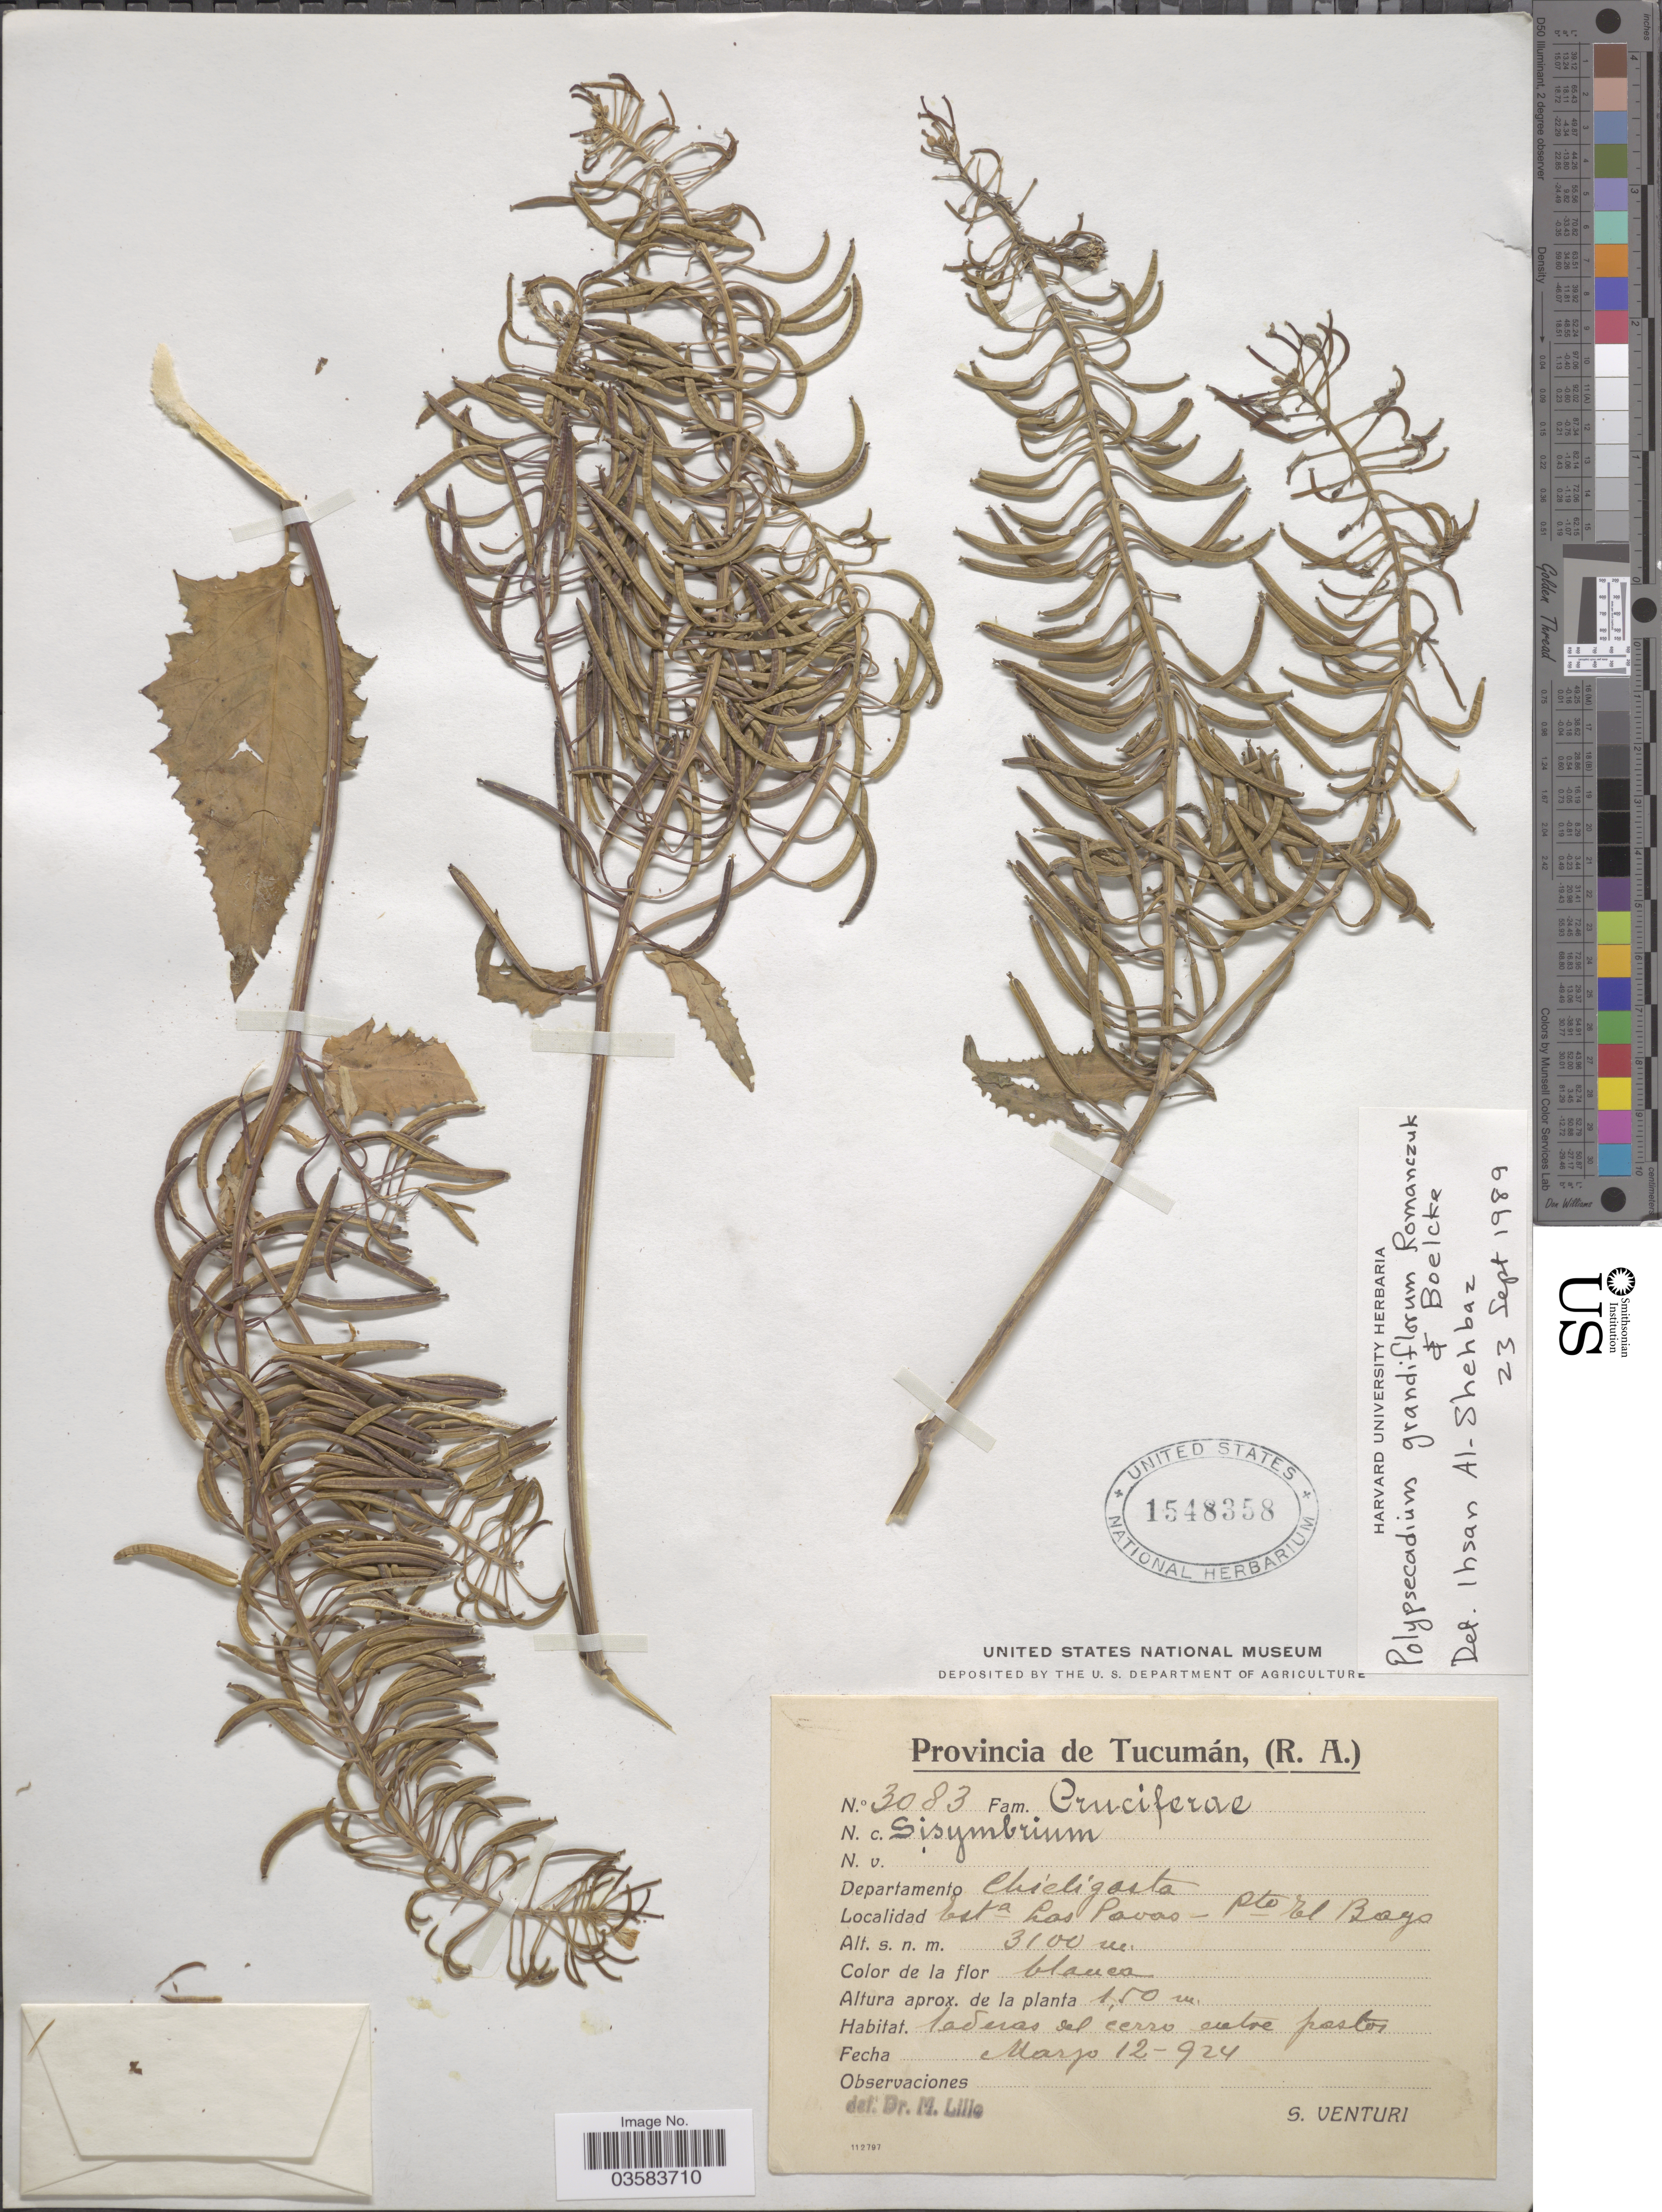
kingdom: Plantae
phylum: Tracheophyta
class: Magnoliopsida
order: Brassicales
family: Brassicaceae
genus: Polypsecadium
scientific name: Polypsecadium grandiflorum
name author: Romanczuk & Boelcke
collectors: S. Venturi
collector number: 3083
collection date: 1924-03-12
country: Argentina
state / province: Tucuman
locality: Departamento Chicligasta. Esta Las Pavas - Pto. El Bayo.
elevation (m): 3100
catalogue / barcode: US 1548358